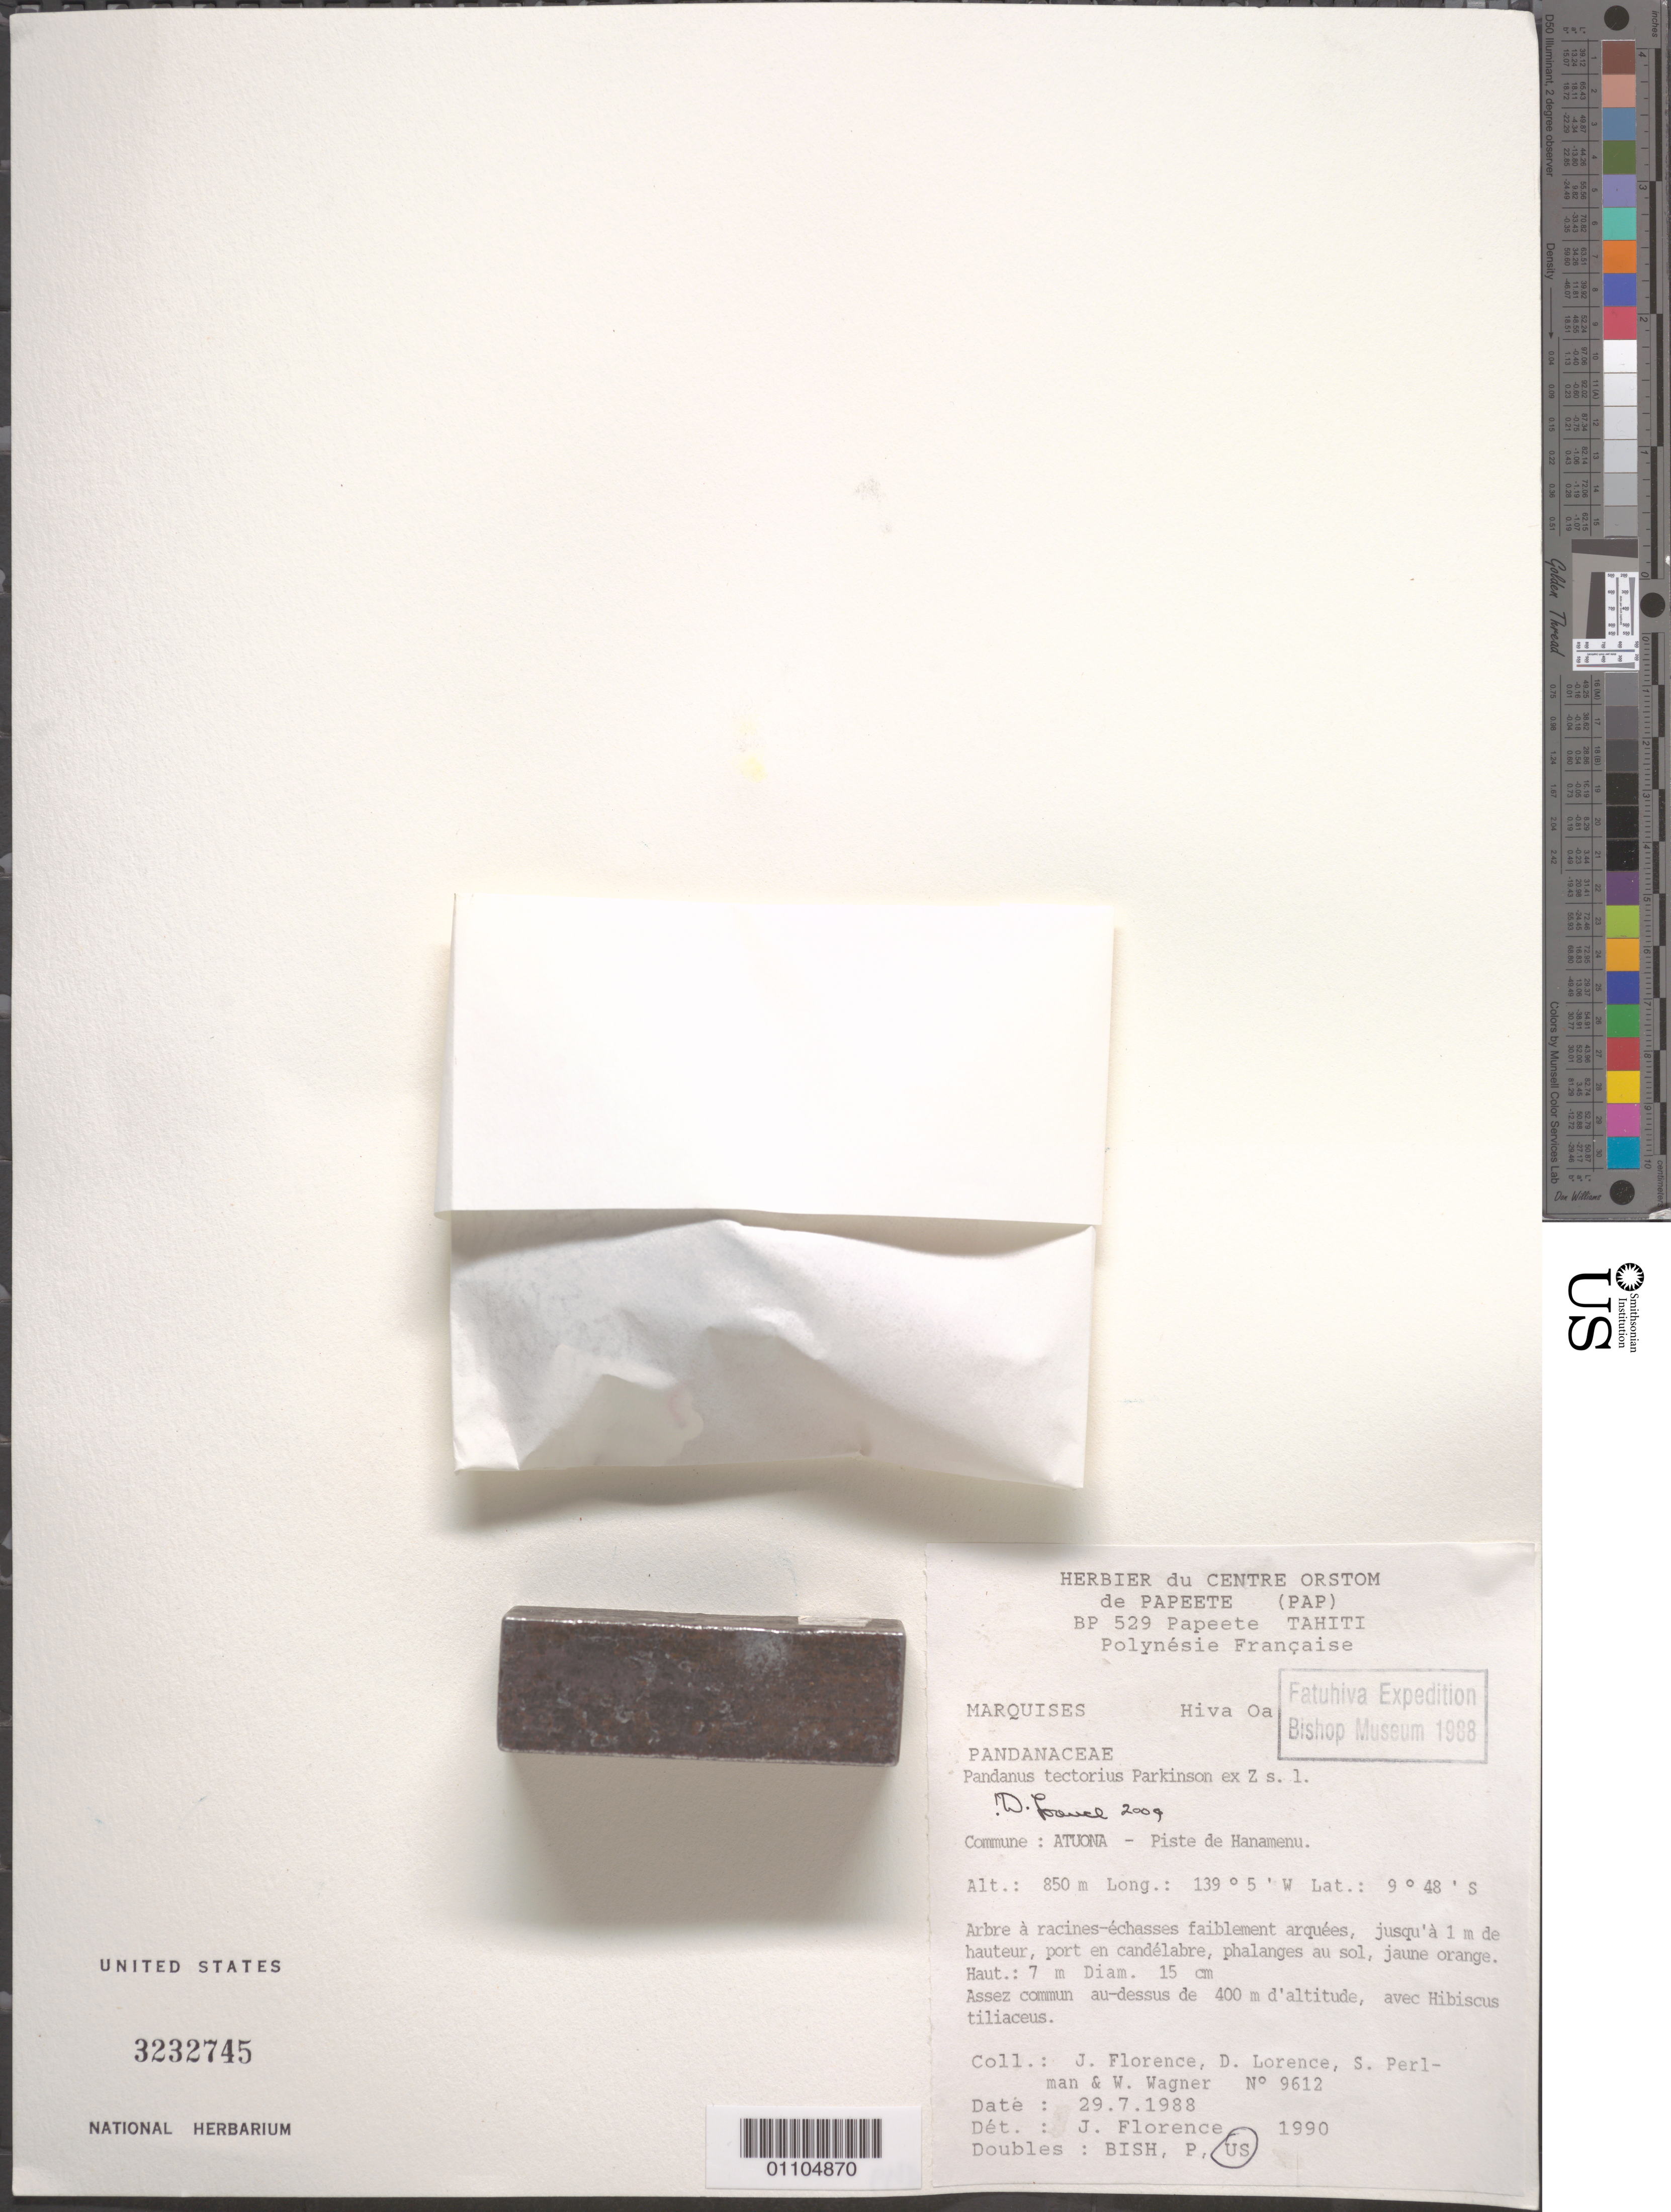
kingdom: Plantae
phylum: Tracheophyta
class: Liliopsida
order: Pandanales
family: Pandanaceae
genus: Pandanus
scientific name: Pandanus tectorius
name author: Parkinson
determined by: Florence, J.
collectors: J. Florence, D. Lorence, S. P. Perlman & W. L. Wagner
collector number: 9612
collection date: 1988-07-29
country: French Polynesia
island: Hiva Oa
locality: Atuona, piste de Hanamenu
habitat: Assez commun au-dessus de 400 m d'altitude, avec Hibiscus tiliaceus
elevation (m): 850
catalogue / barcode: US 3232745